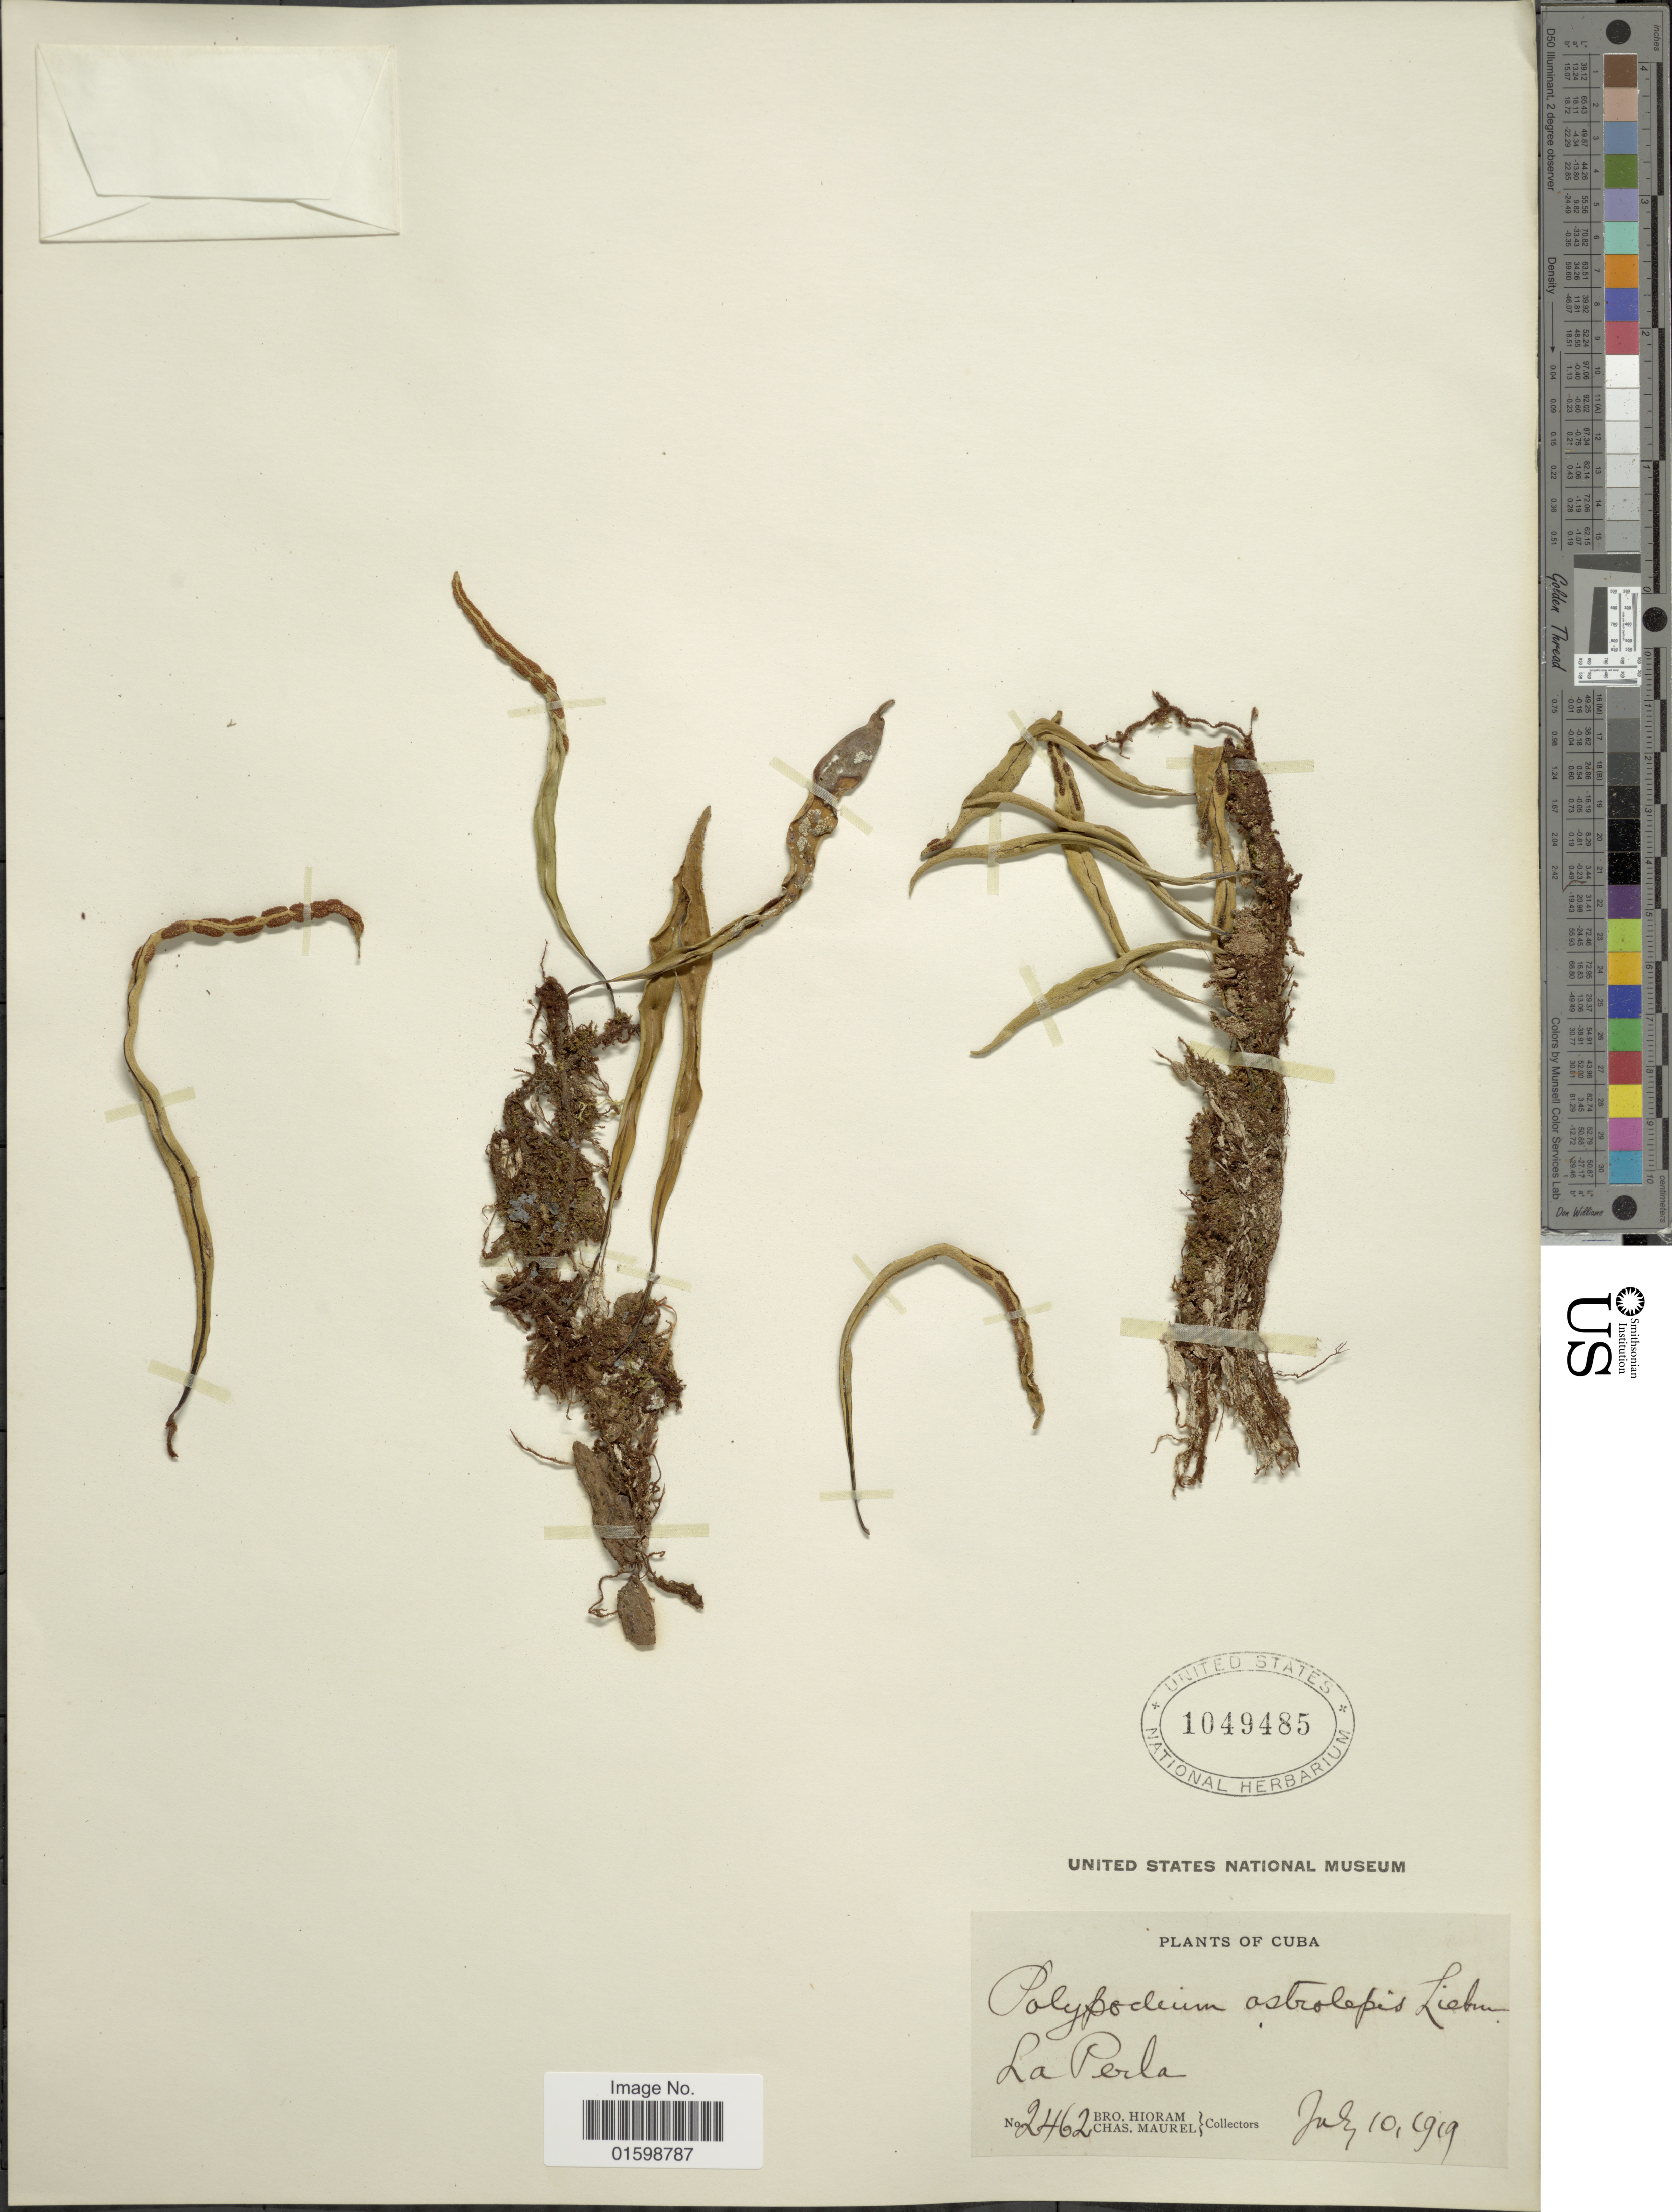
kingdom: Plantae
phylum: Tracheophyta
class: Polypodiopsida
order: Polypodiales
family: Polypodiaceae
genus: Pleopeltis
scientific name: Pleopeltis astrolepis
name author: (Liebm.) E. Fourn.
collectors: Bro. Hioram & C. Maurel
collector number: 2462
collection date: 1919-07-10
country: Cuba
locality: La Perla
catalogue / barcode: US 1049485